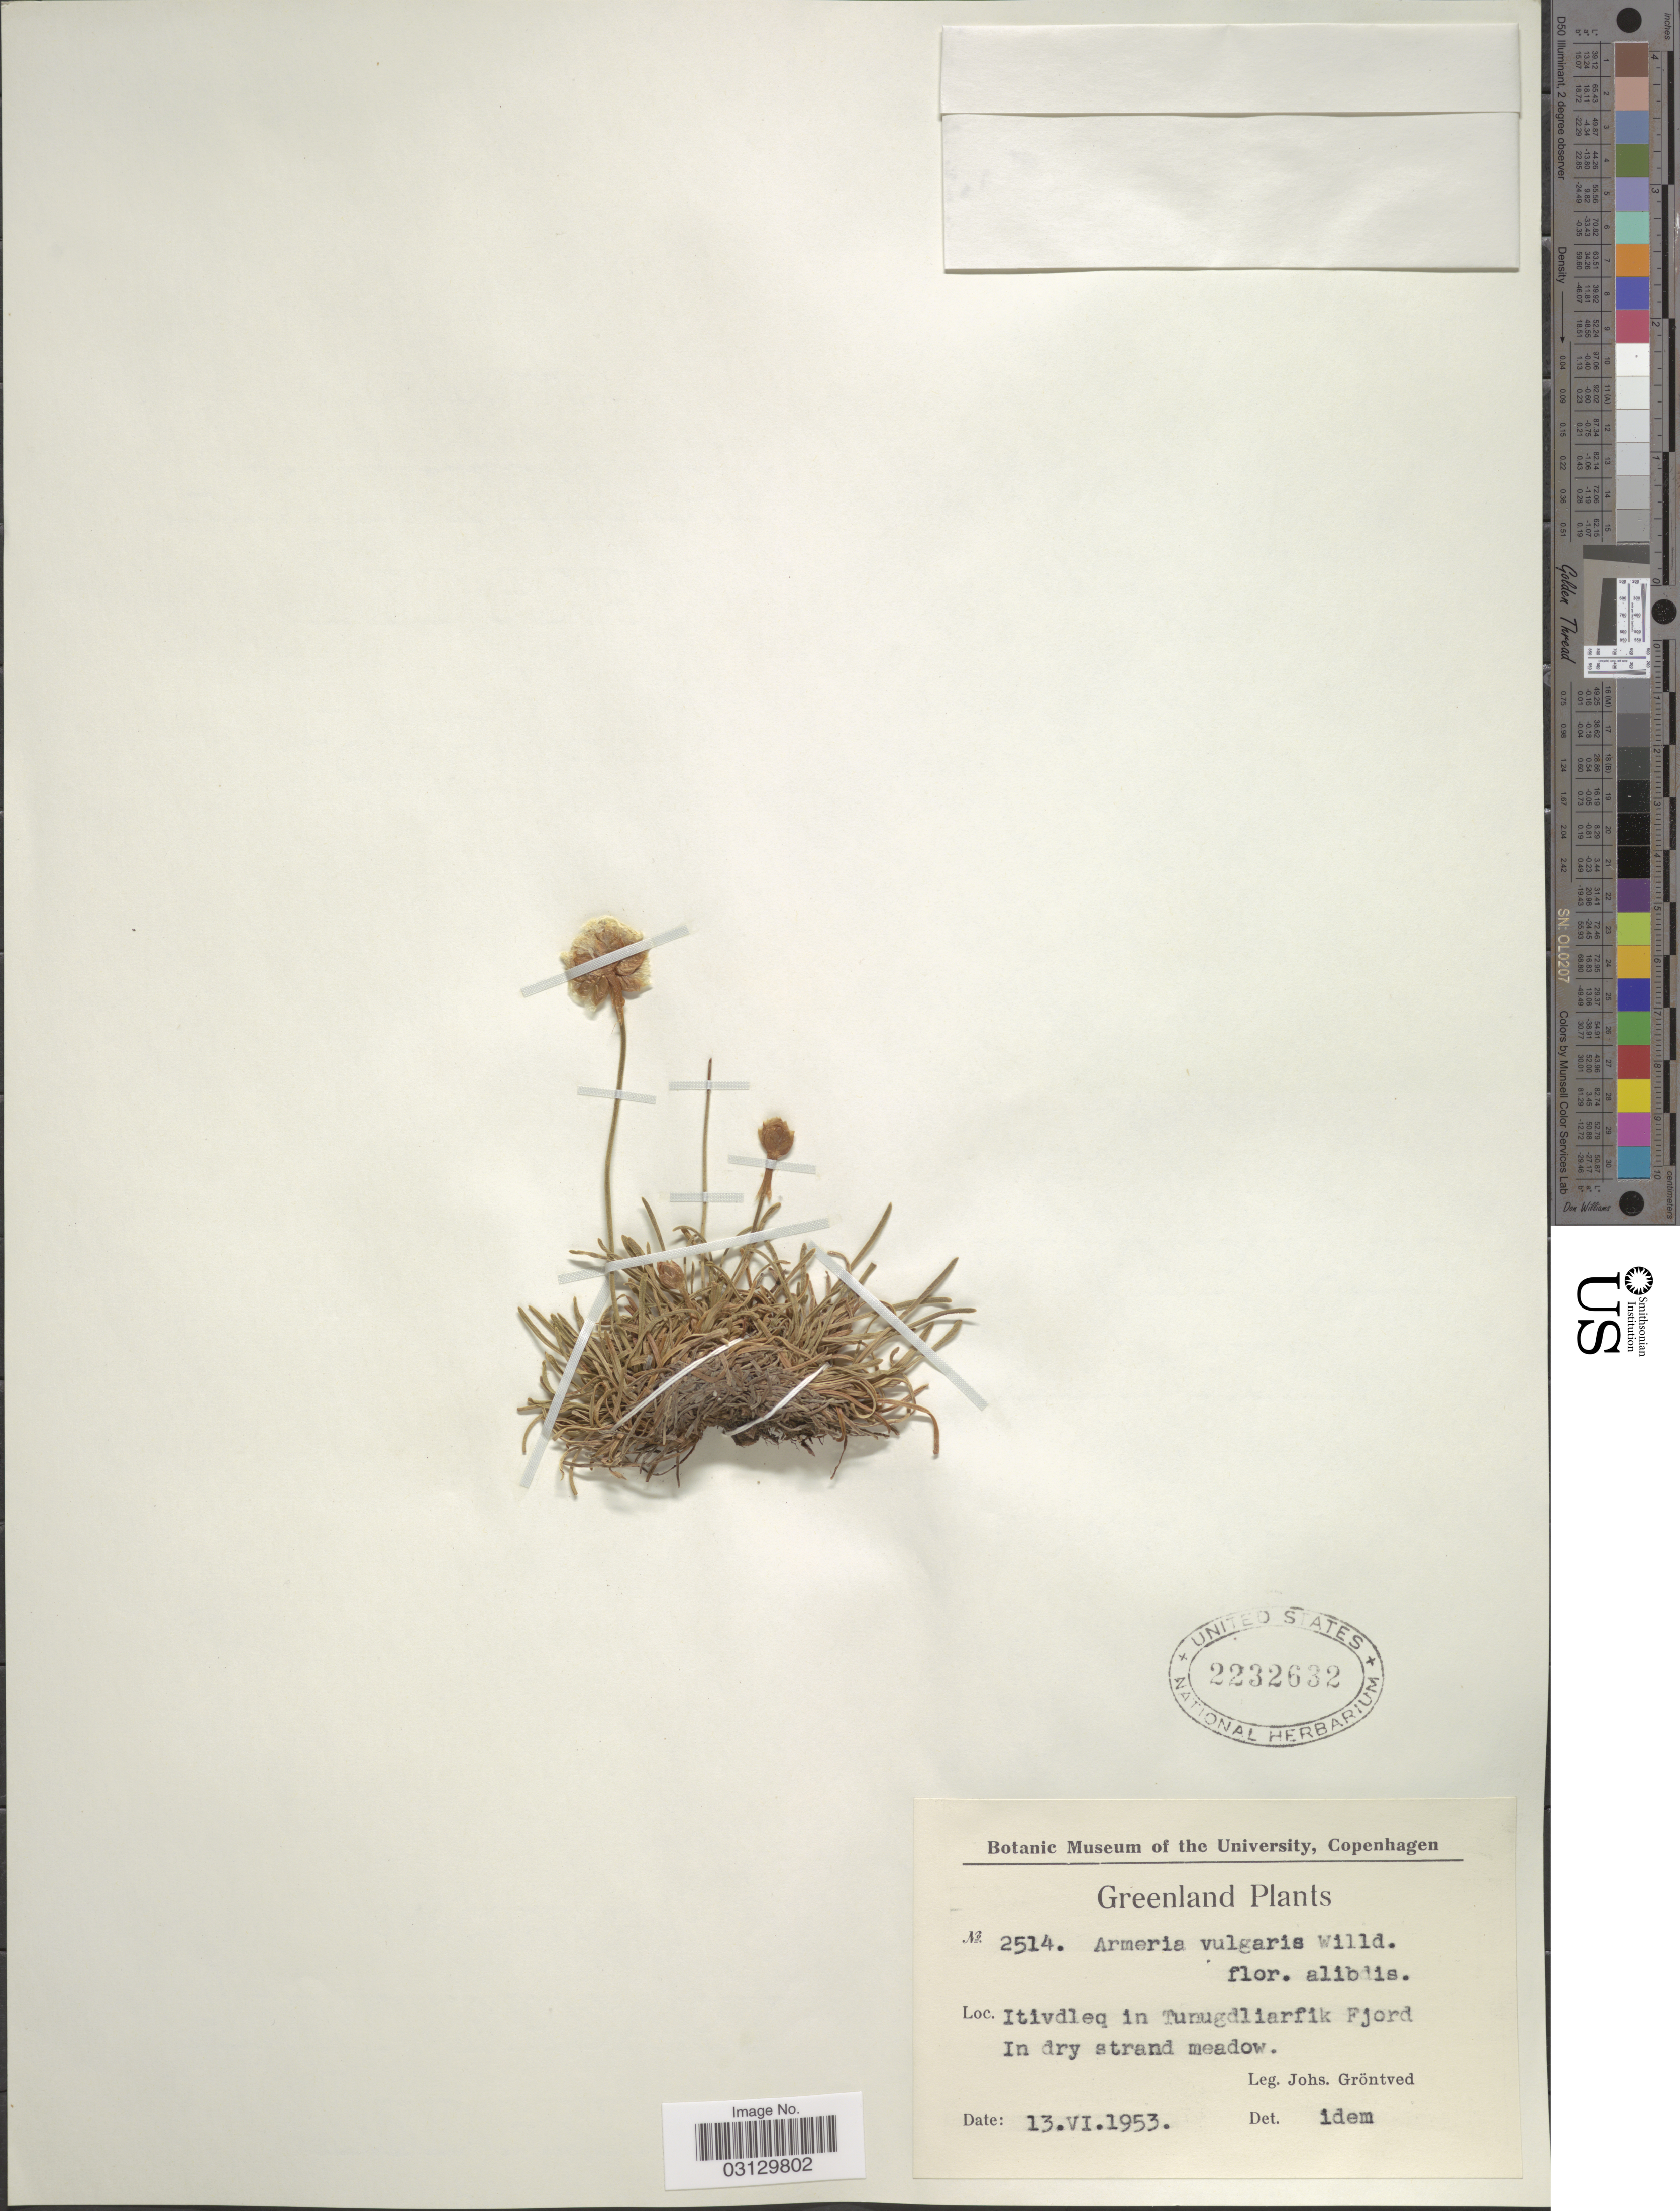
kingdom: Plantae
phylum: Tracheophyta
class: Magnoliopsida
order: Caryophyllales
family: Plumbaginaceae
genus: Armeria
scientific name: Armeria maritima subsp. maritima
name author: (Mill.) Willd.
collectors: J. Grøntved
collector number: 2514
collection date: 1953-06-13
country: Greenland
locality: Itivdleq in Tunugdliarfik Fjord.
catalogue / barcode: US 2232632